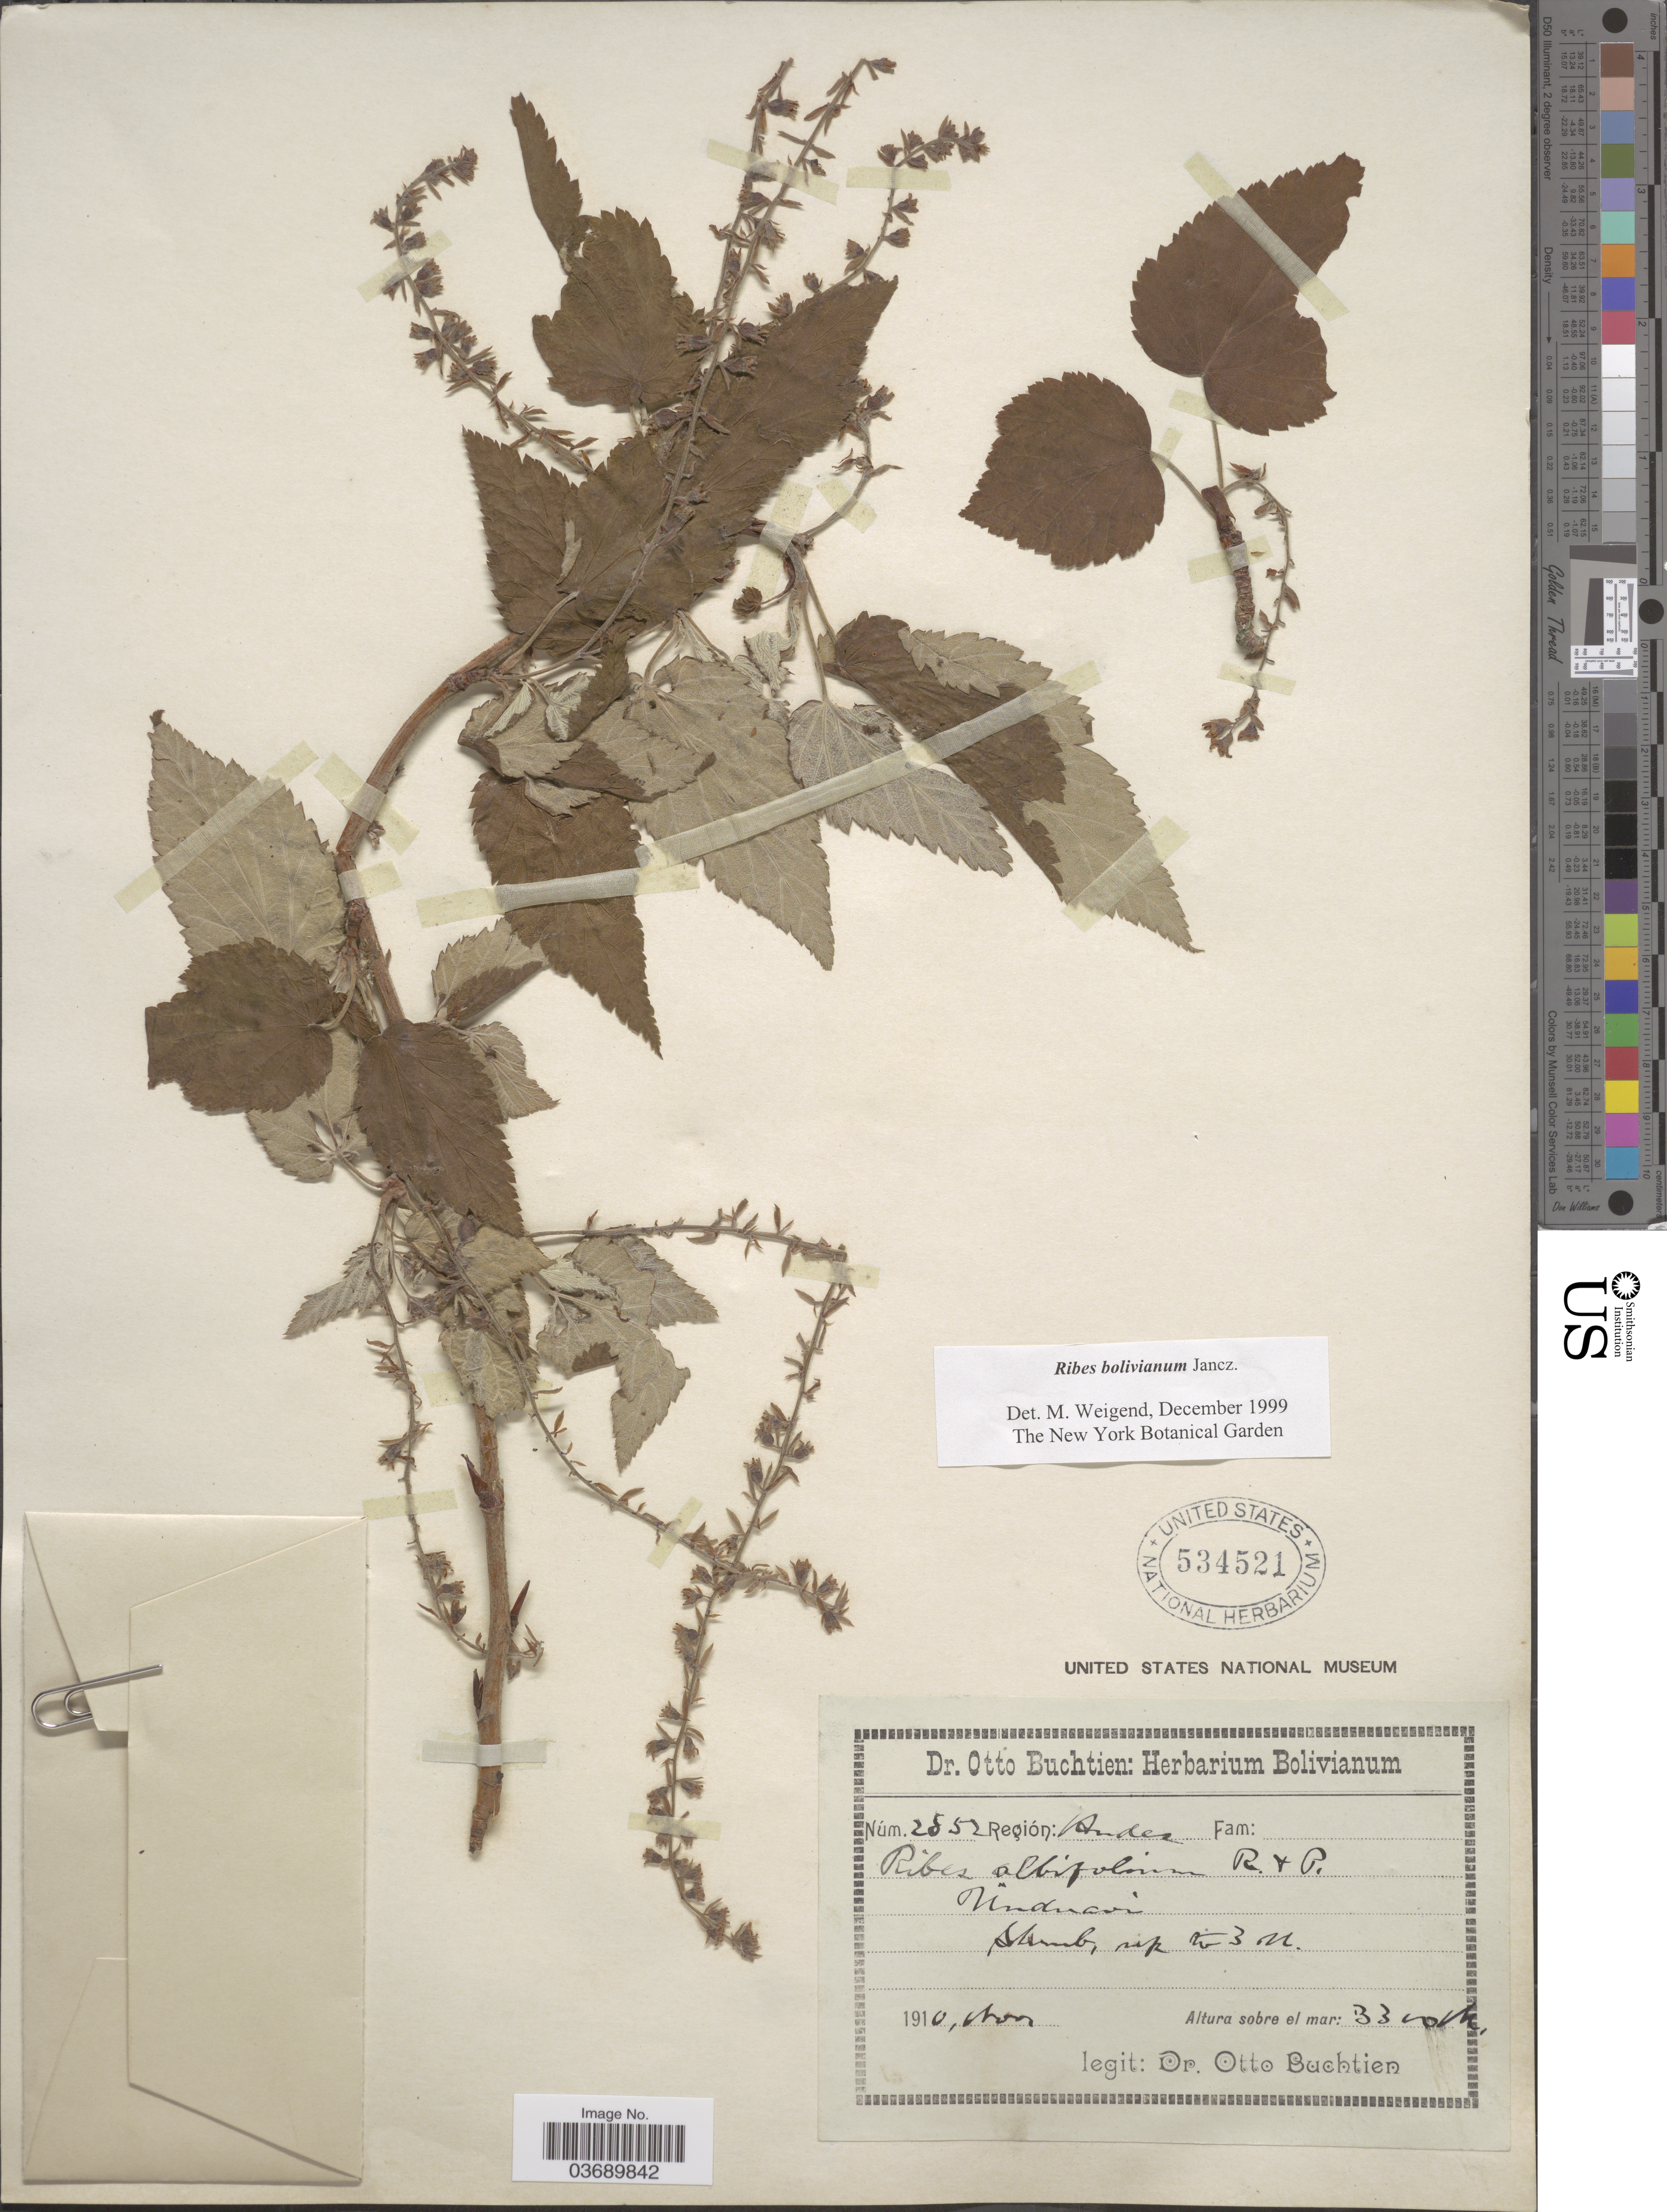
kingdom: Plantae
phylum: Tracheophyta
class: Magnoliopsida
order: Saxifragales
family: Grossulariaceae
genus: Ribes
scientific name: Ribes bolivianum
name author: Jancz.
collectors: O. Buchtien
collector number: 2852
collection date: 1910-11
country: Bolivia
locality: Región: Andes. Mindanao.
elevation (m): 1006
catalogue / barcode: US 534521